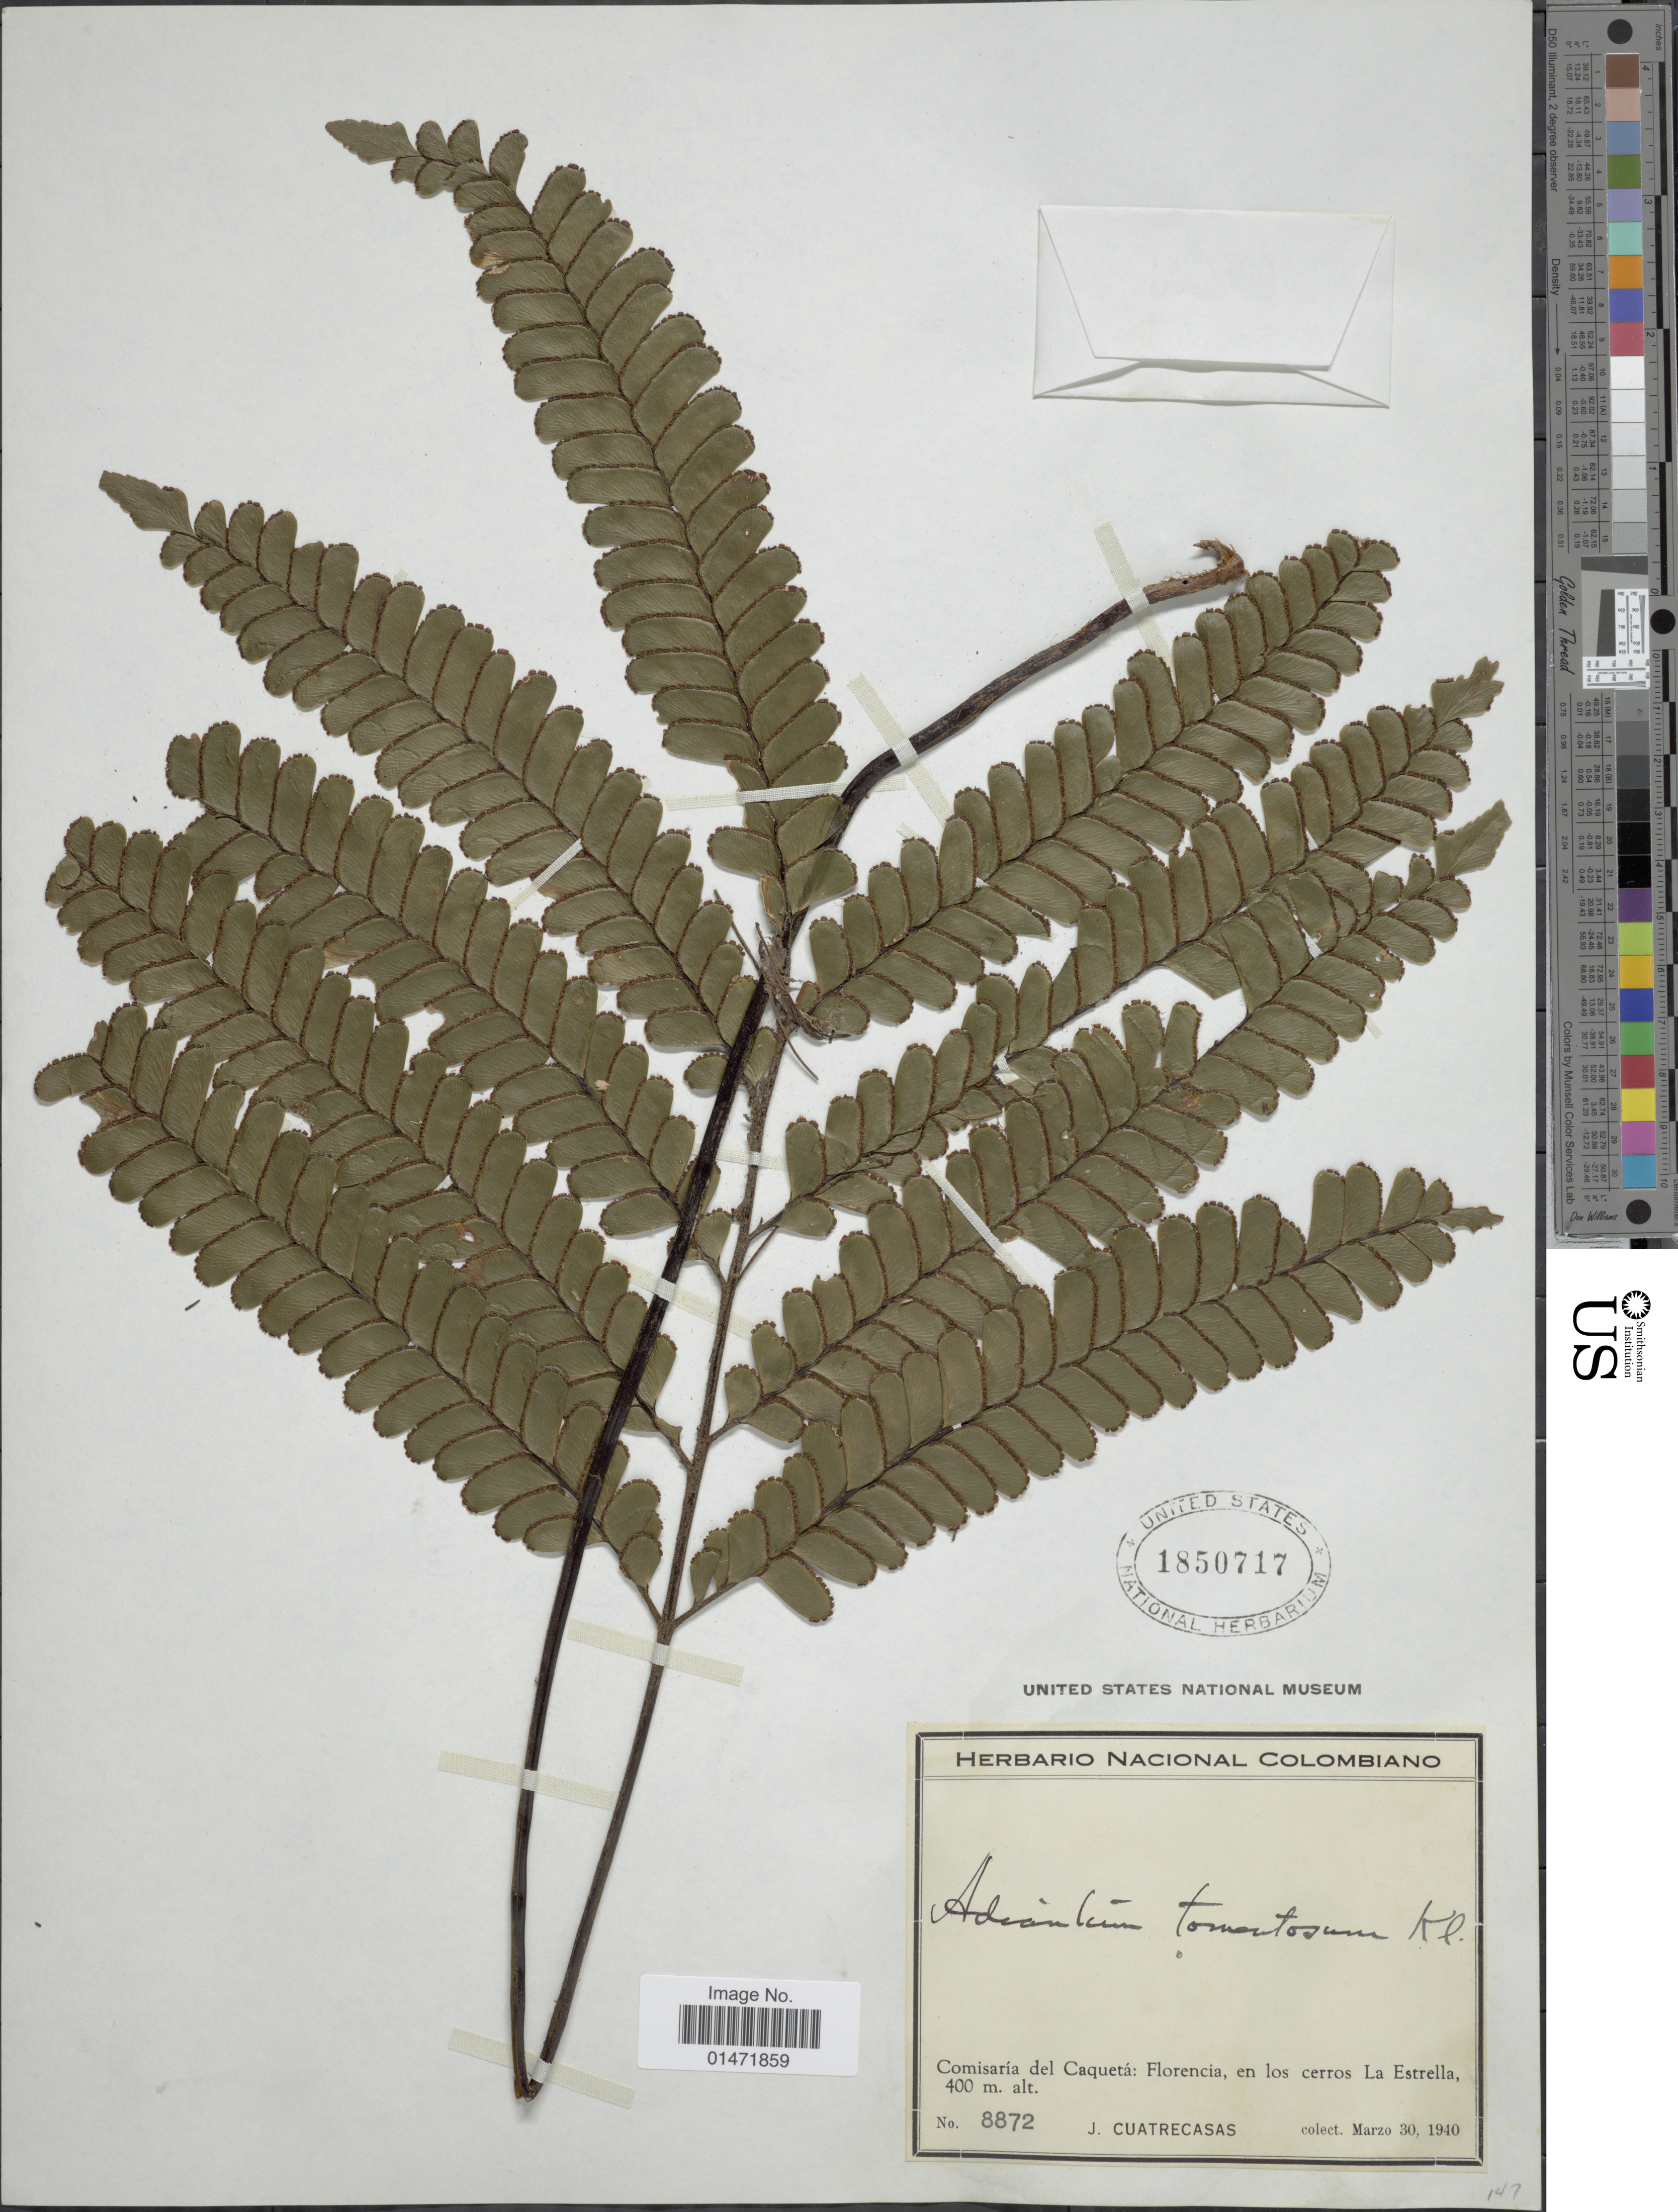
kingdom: Plantae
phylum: Tracheophyta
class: Polypodiopsida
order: Polypodiales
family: Pteridaceae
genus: Adiantum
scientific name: Adiantum tomentosum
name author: Klotzsch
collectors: J. Cuatrecasas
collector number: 8872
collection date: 1940-03-30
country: Colombia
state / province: Caquetá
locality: Florencia, en los cerros La Estrella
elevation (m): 400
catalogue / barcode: US 1850717